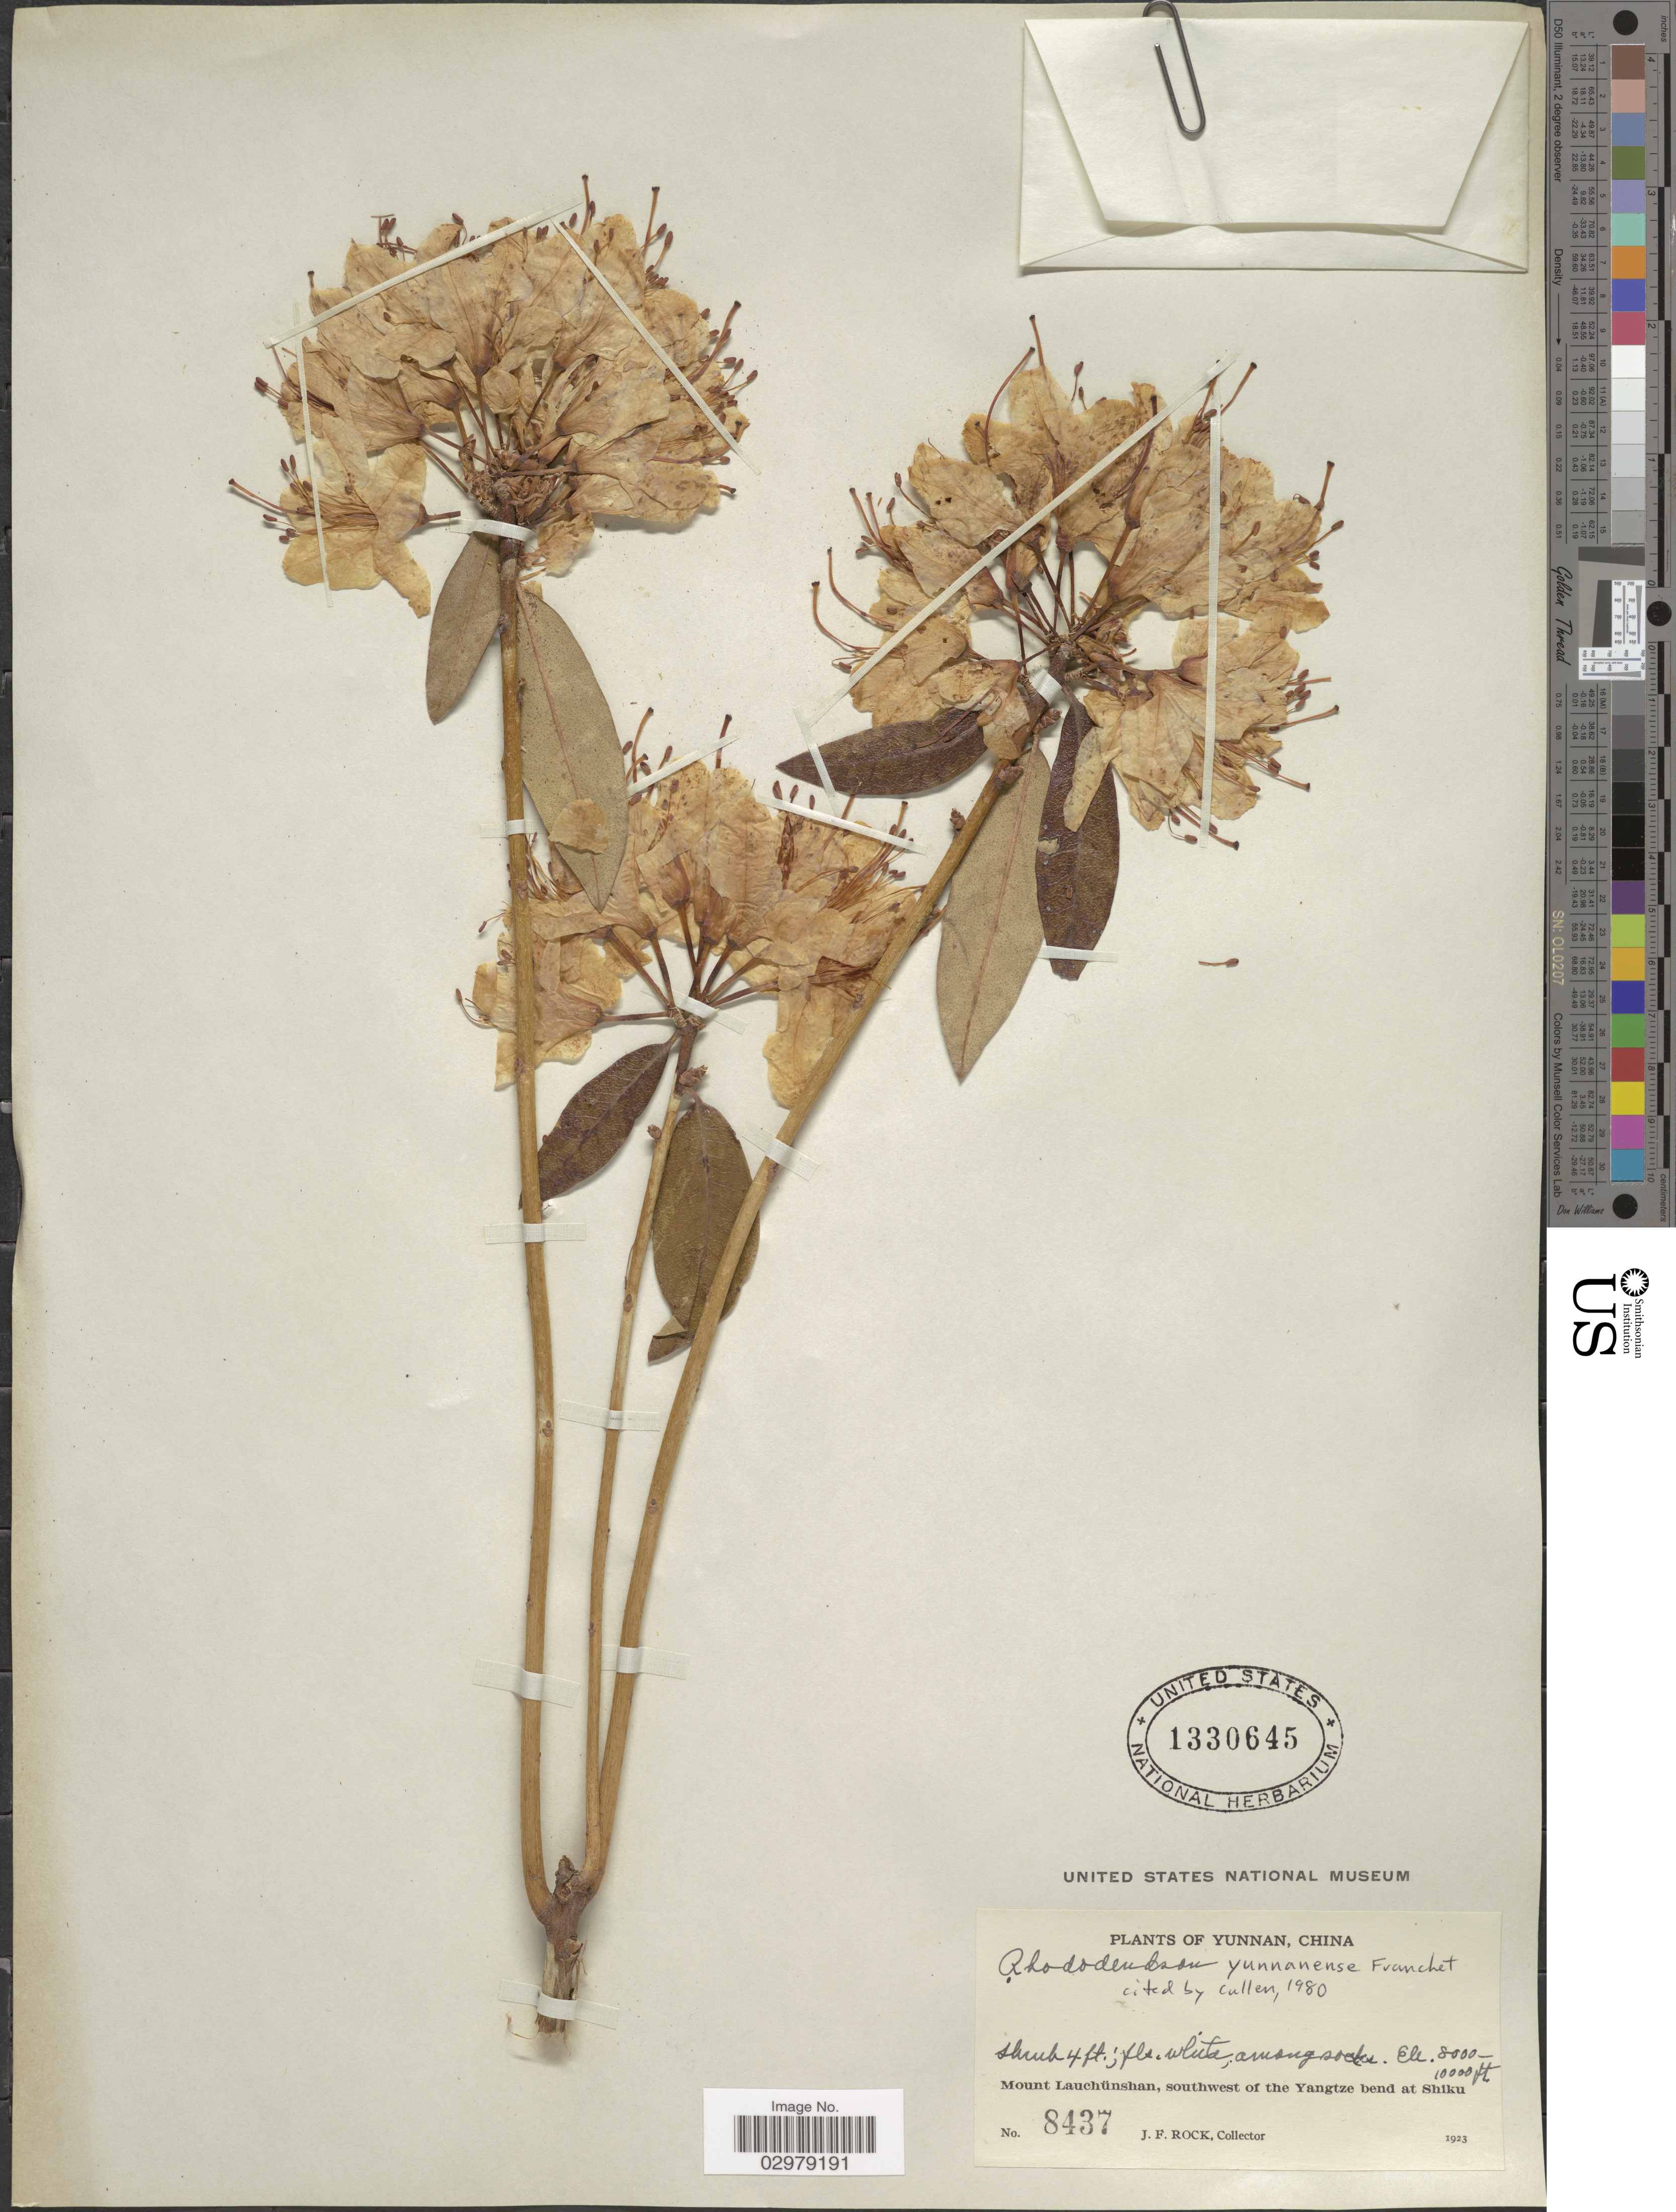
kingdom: Plantae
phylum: Tracheophyta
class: Magnoliopsida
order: Ericales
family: Ericaceae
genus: Rhododendron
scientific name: Rhododendron yunnanense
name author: Franch.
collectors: J. Rock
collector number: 8437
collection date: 1923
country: China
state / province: Yunnan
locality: Mount Lauchünshan, southwest of the Yangtze bend at Shiku.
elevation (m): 2438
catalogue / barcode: US 1330645